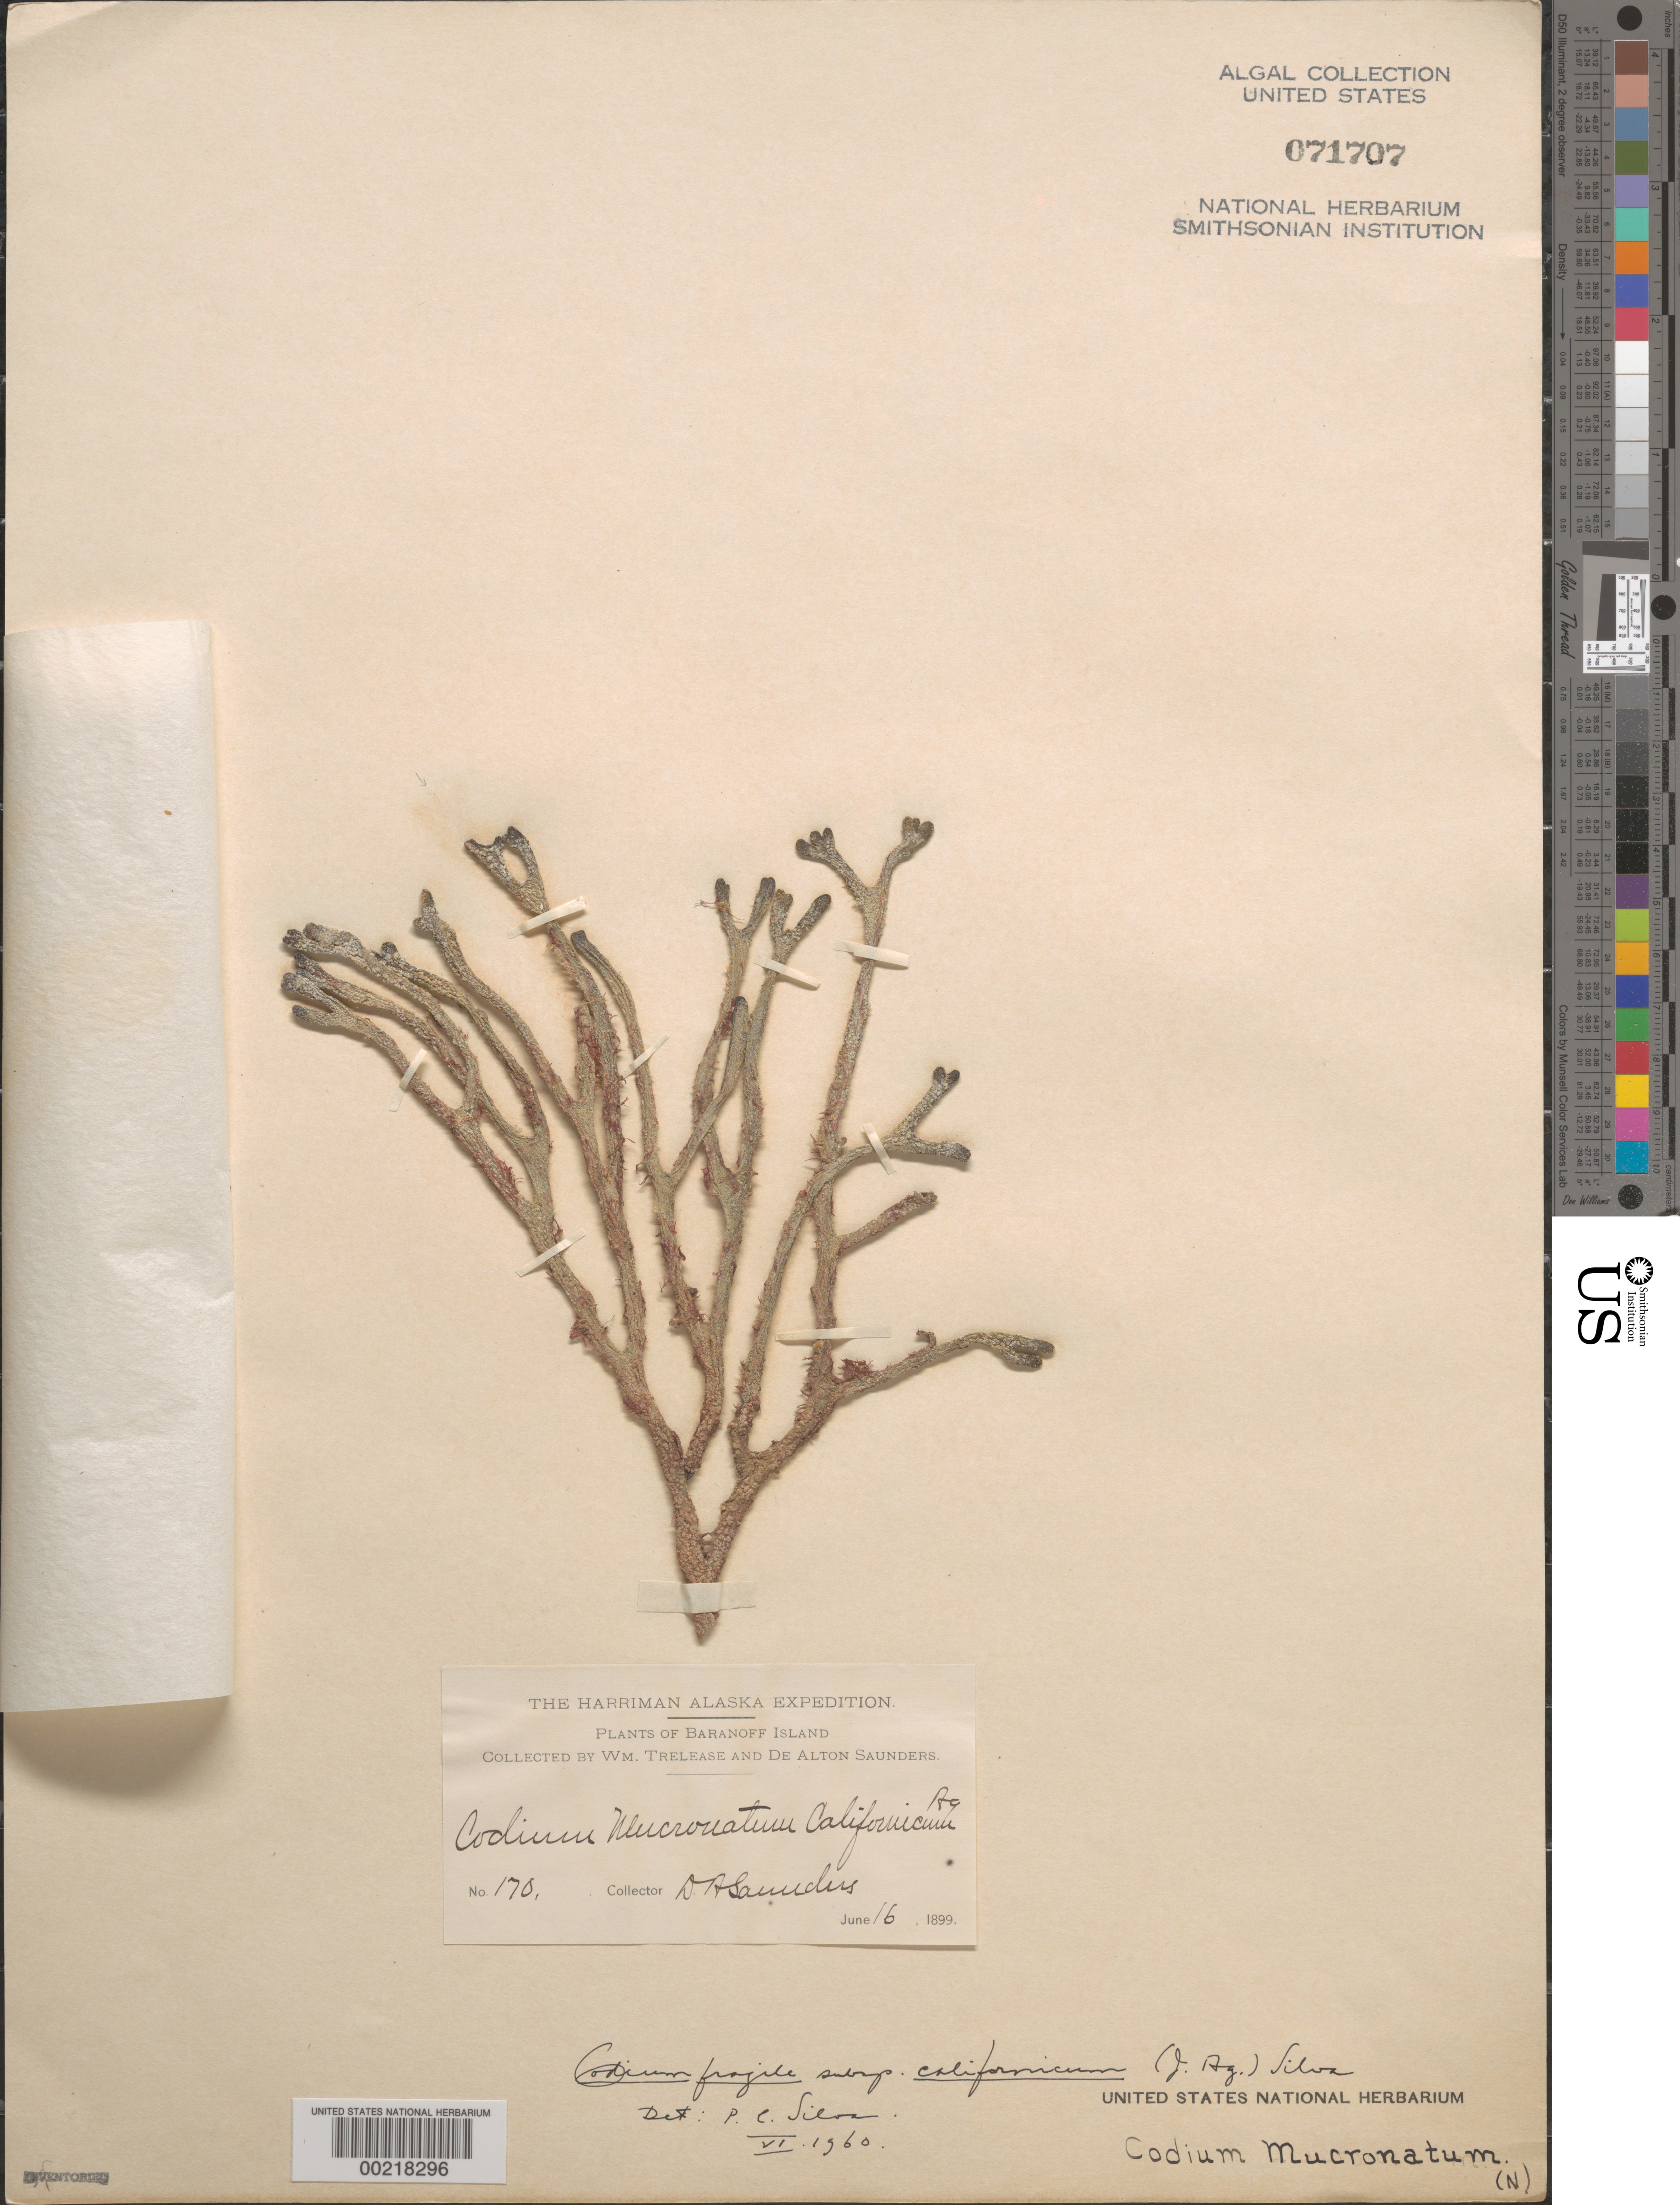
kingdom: Plantae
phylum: Chlorophyta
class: Ulvophyceae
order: Bryopsidales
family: Codiaceae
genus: Codium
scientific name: Codium fragile subsp. californicum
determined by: Silva, P. C.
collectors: D. Saunders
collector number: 170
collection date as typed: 16 Jun 1899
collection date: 1899-06-16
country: United States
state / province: Alaska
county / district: Sitka Division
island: Baranof Island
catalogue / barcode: US 71707